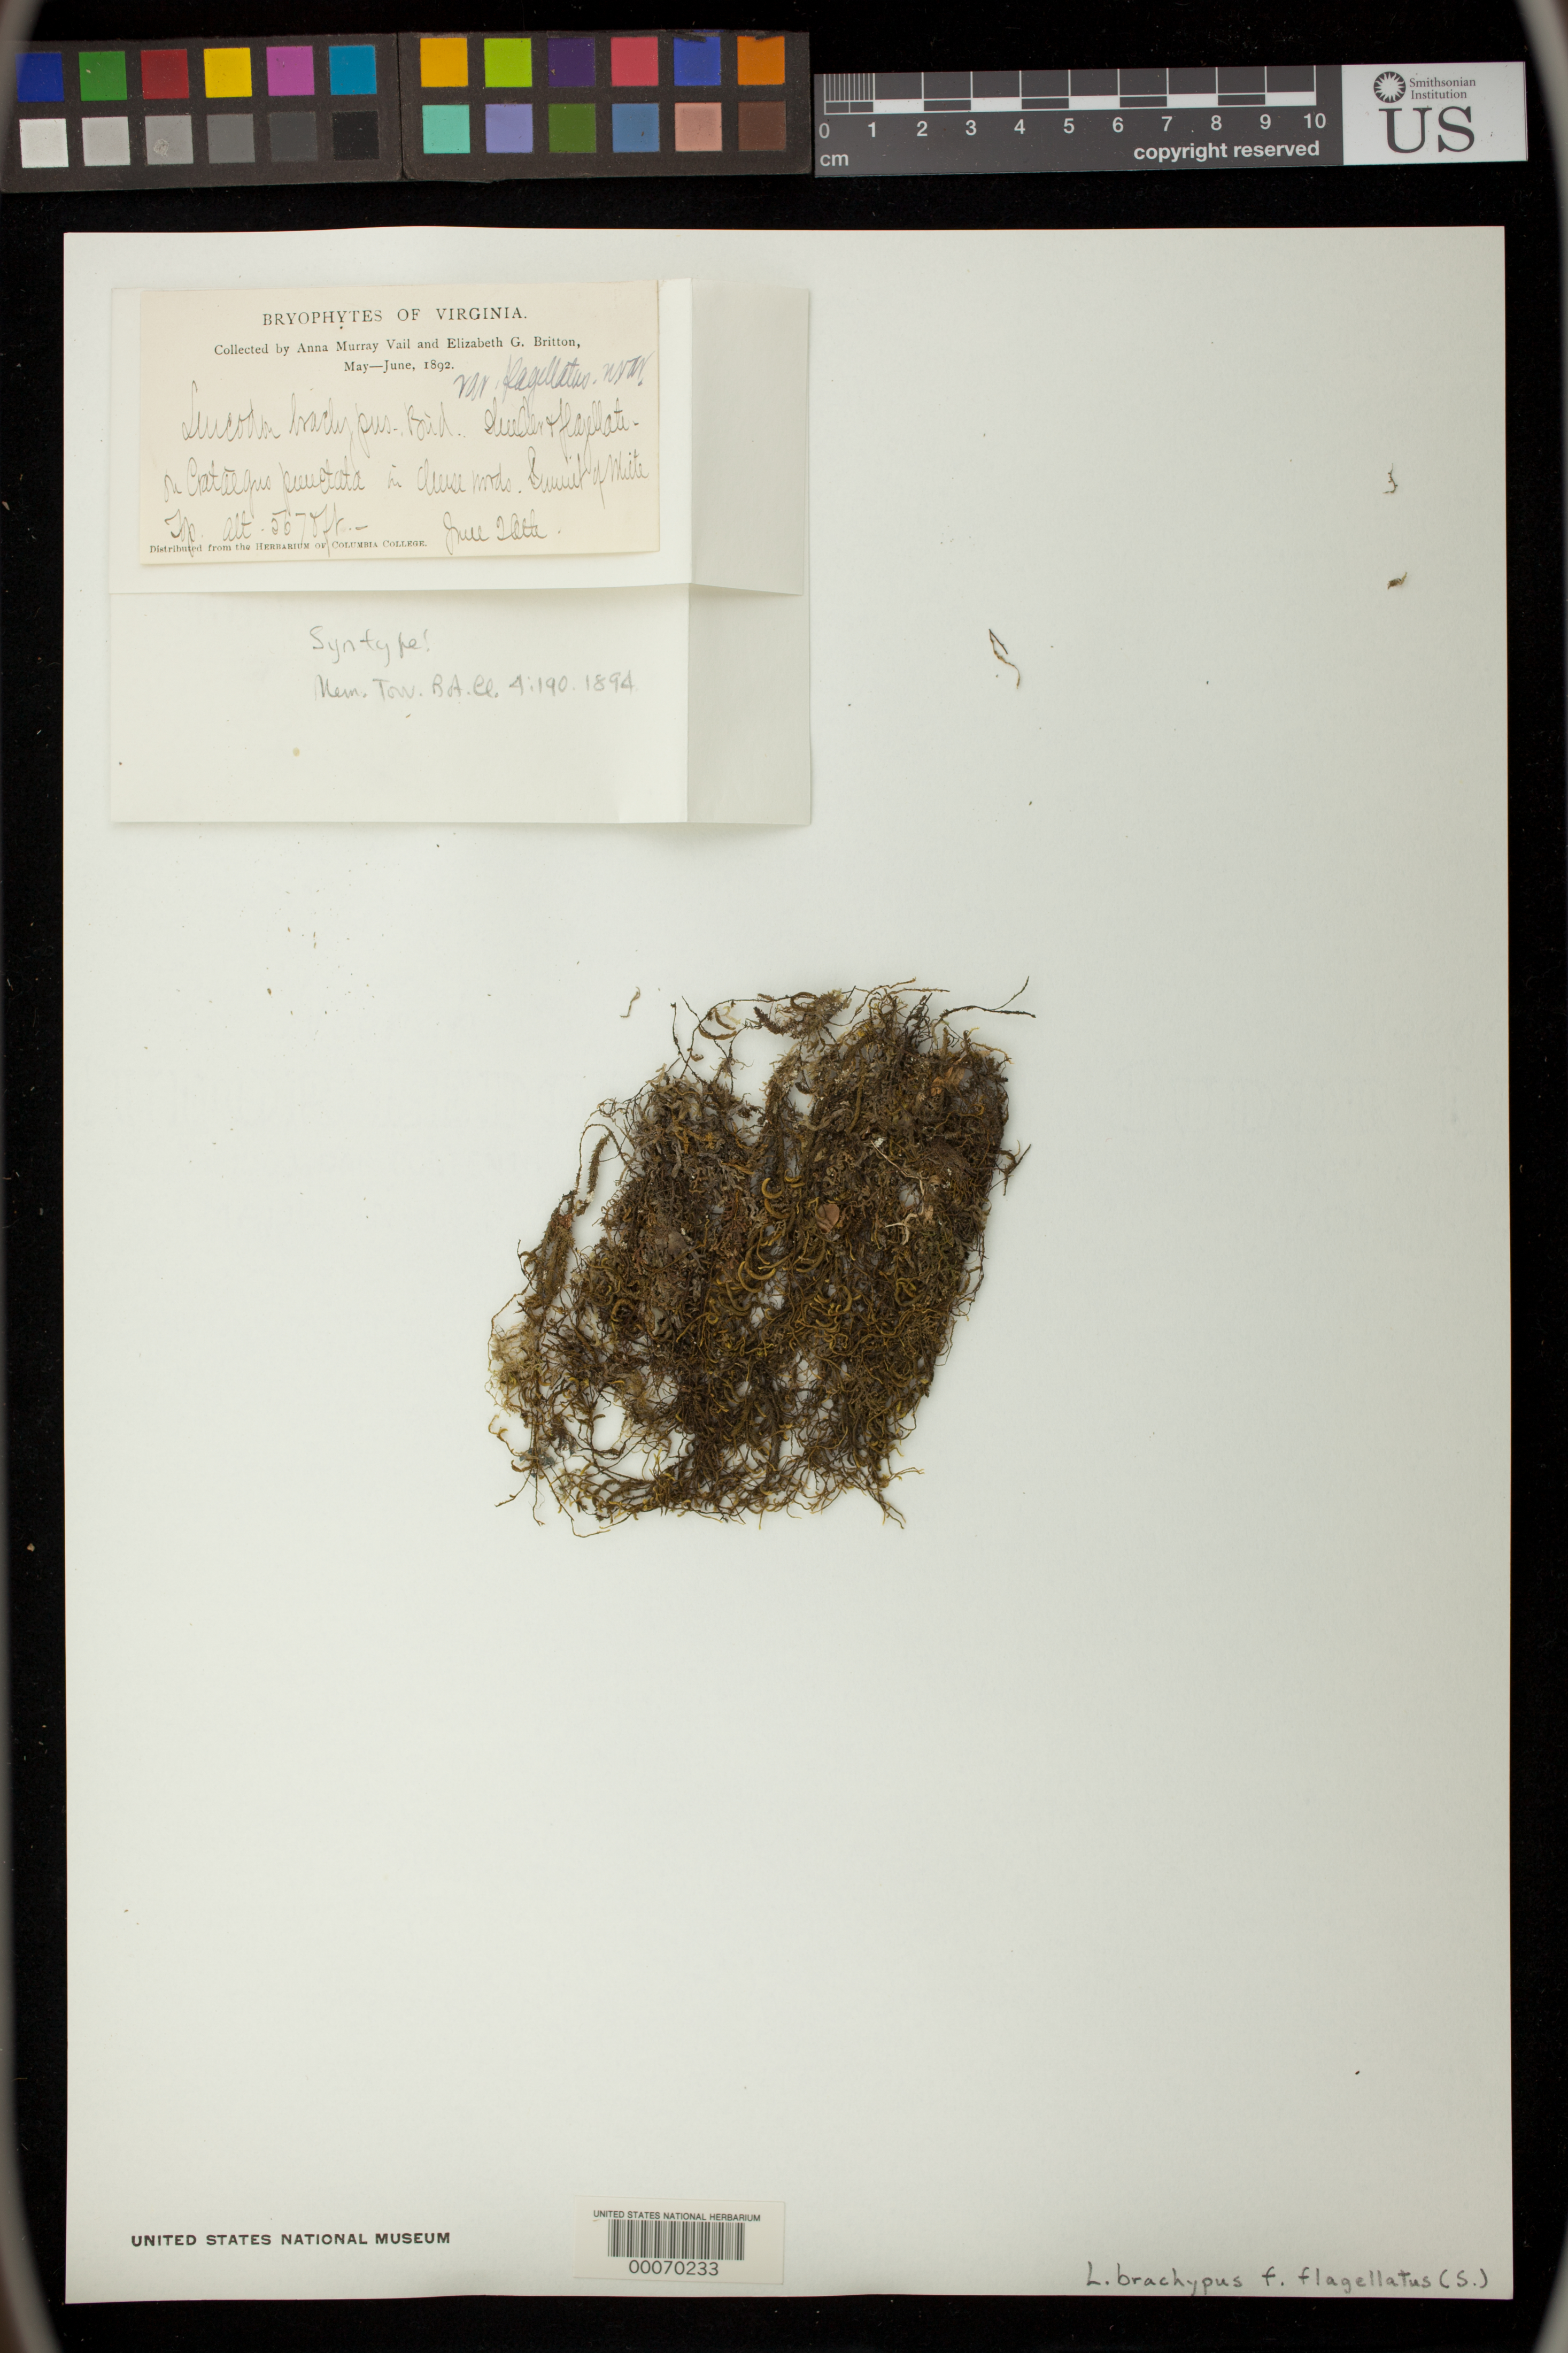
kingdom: Plantae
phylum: Bryophyta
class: Bryopsida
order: Hypnales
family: Leucodontaceae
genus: Leucodon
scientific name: Leucodon brachypus var. flagellatus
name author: E. Britton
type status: Syntype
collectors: C. Merriam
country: United States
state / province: Virginia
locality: White Top Mt.